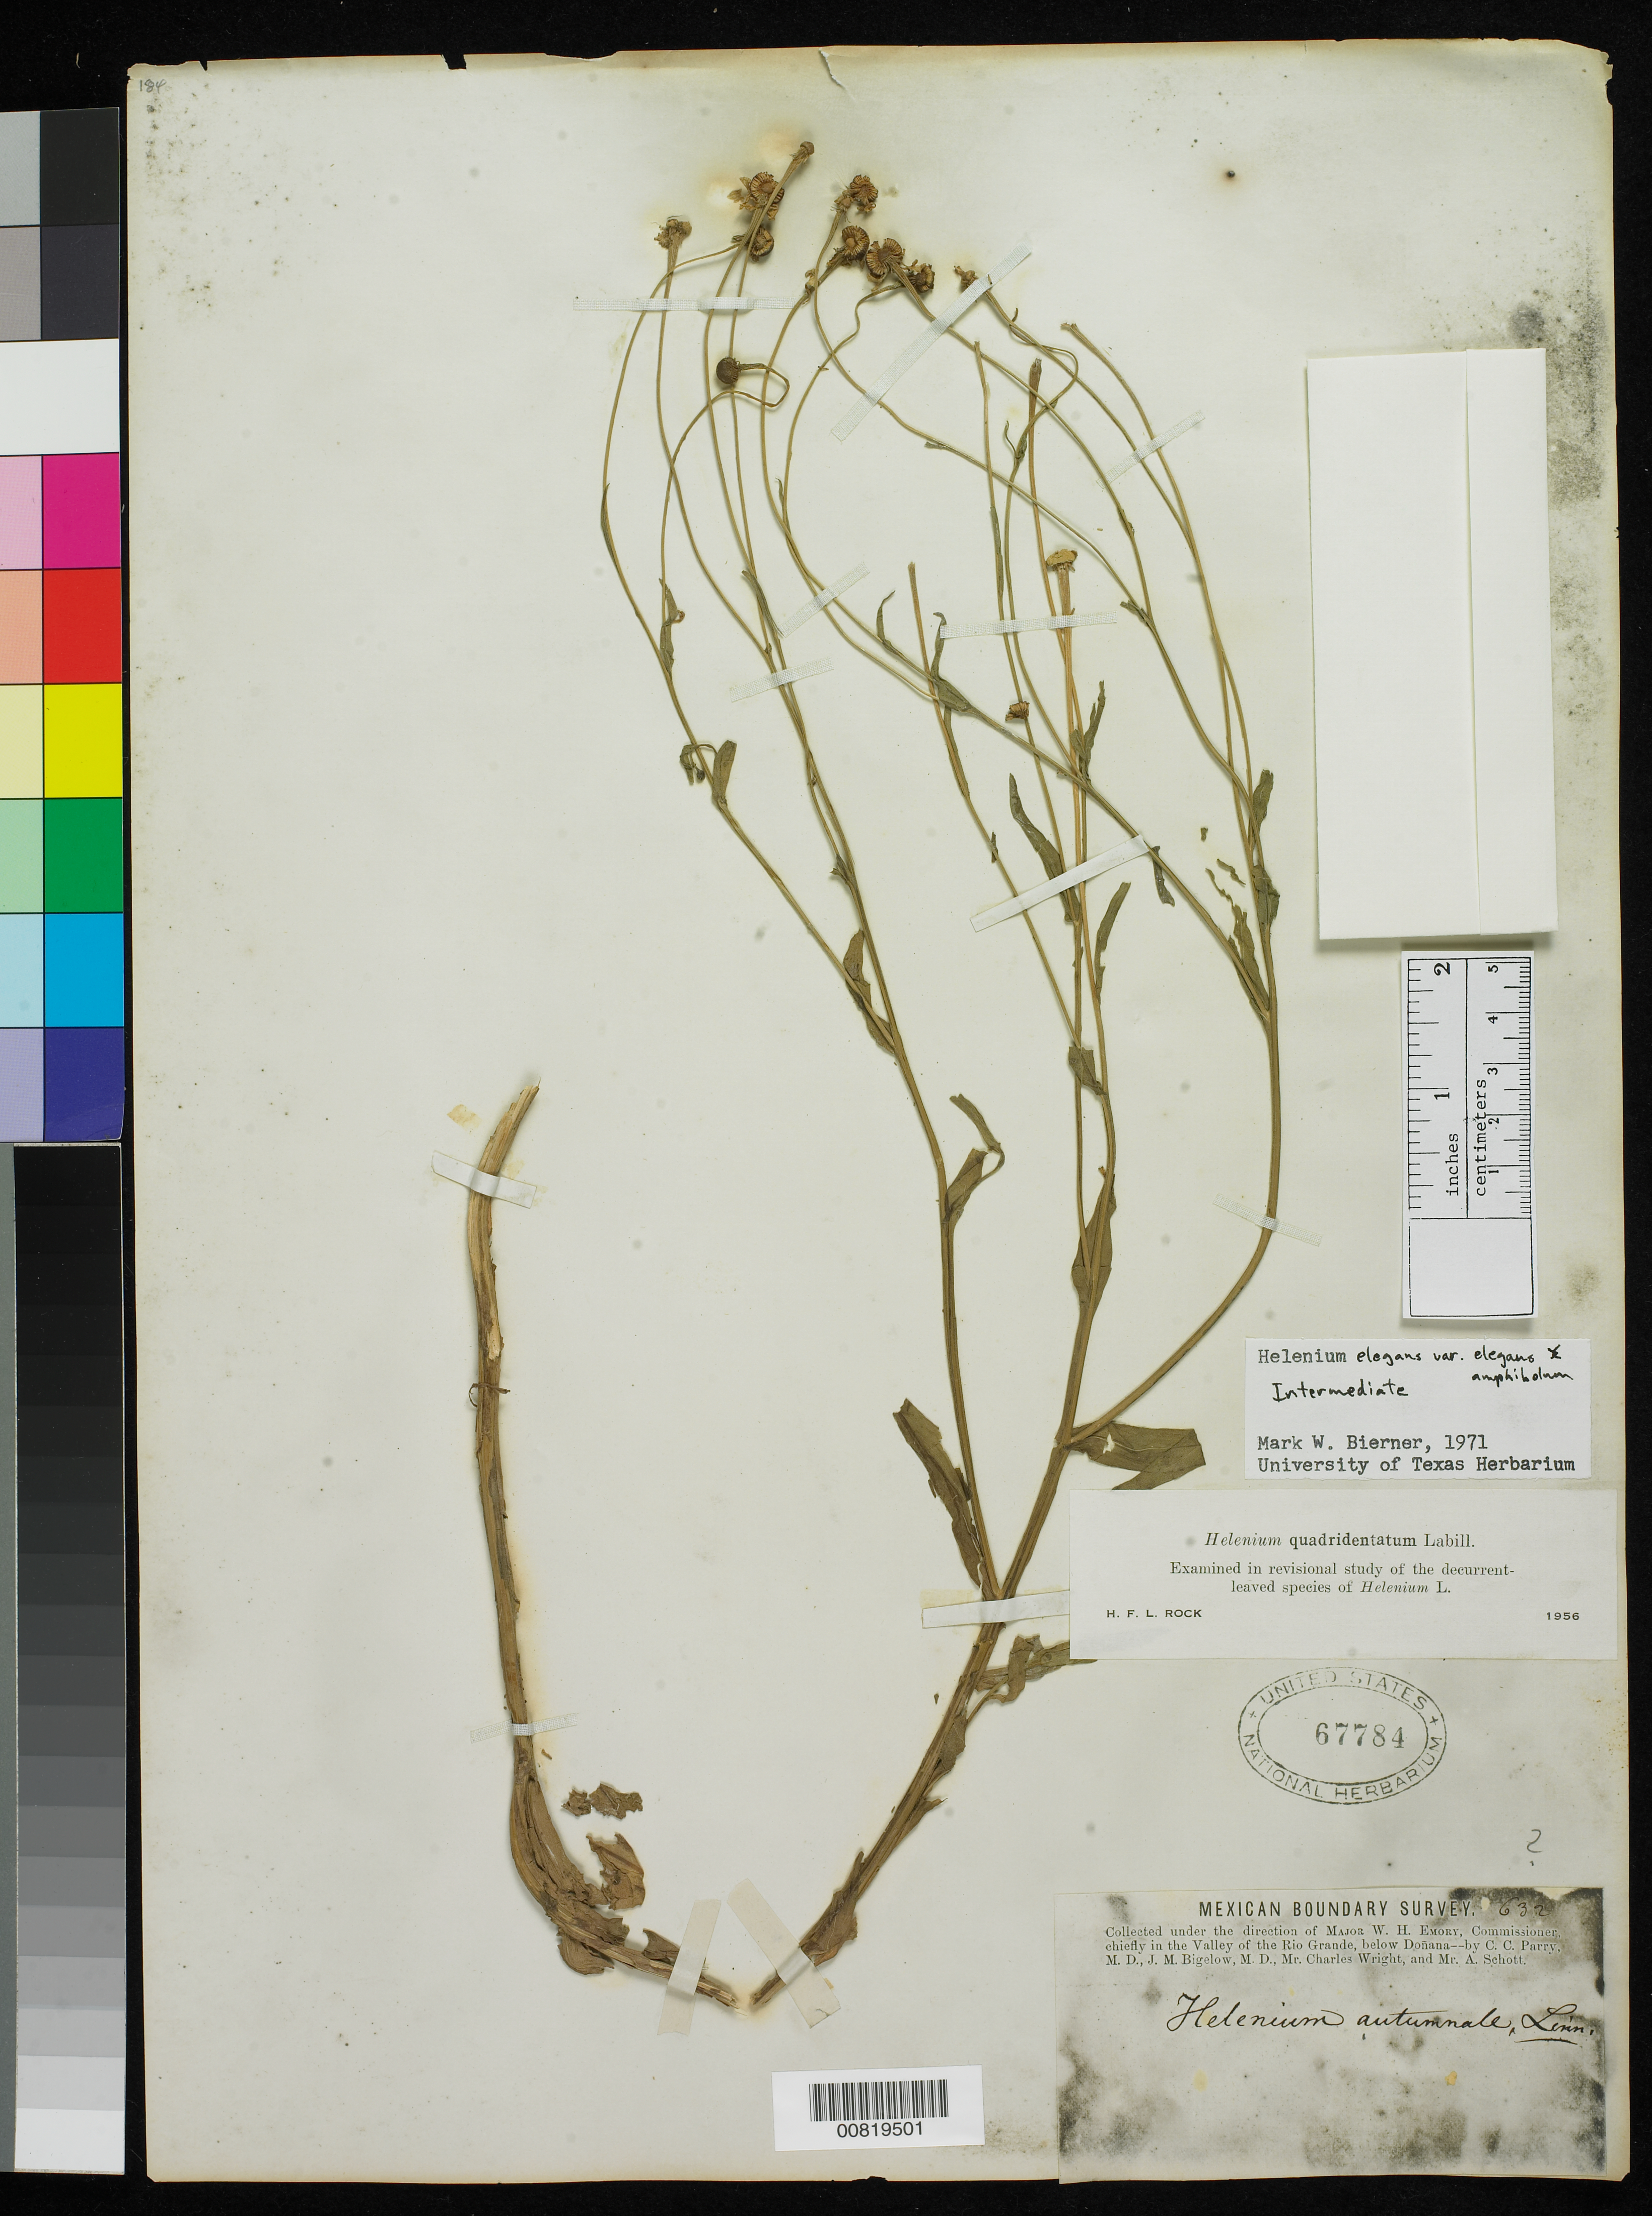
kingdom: Plantae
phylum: Tracheophyta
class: Magnoliopsida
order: Asterales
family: Asteraceae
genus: Helenium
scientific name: Helenium elegans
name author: DC.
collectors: C. C. Parry, J. M. Bigelow, C. Wright & A. C. V. Schott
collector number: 632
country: United States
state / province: New Mexico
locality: Valley of the Rio Grande, below Doñana, New Mexico.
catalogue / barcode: US 67784